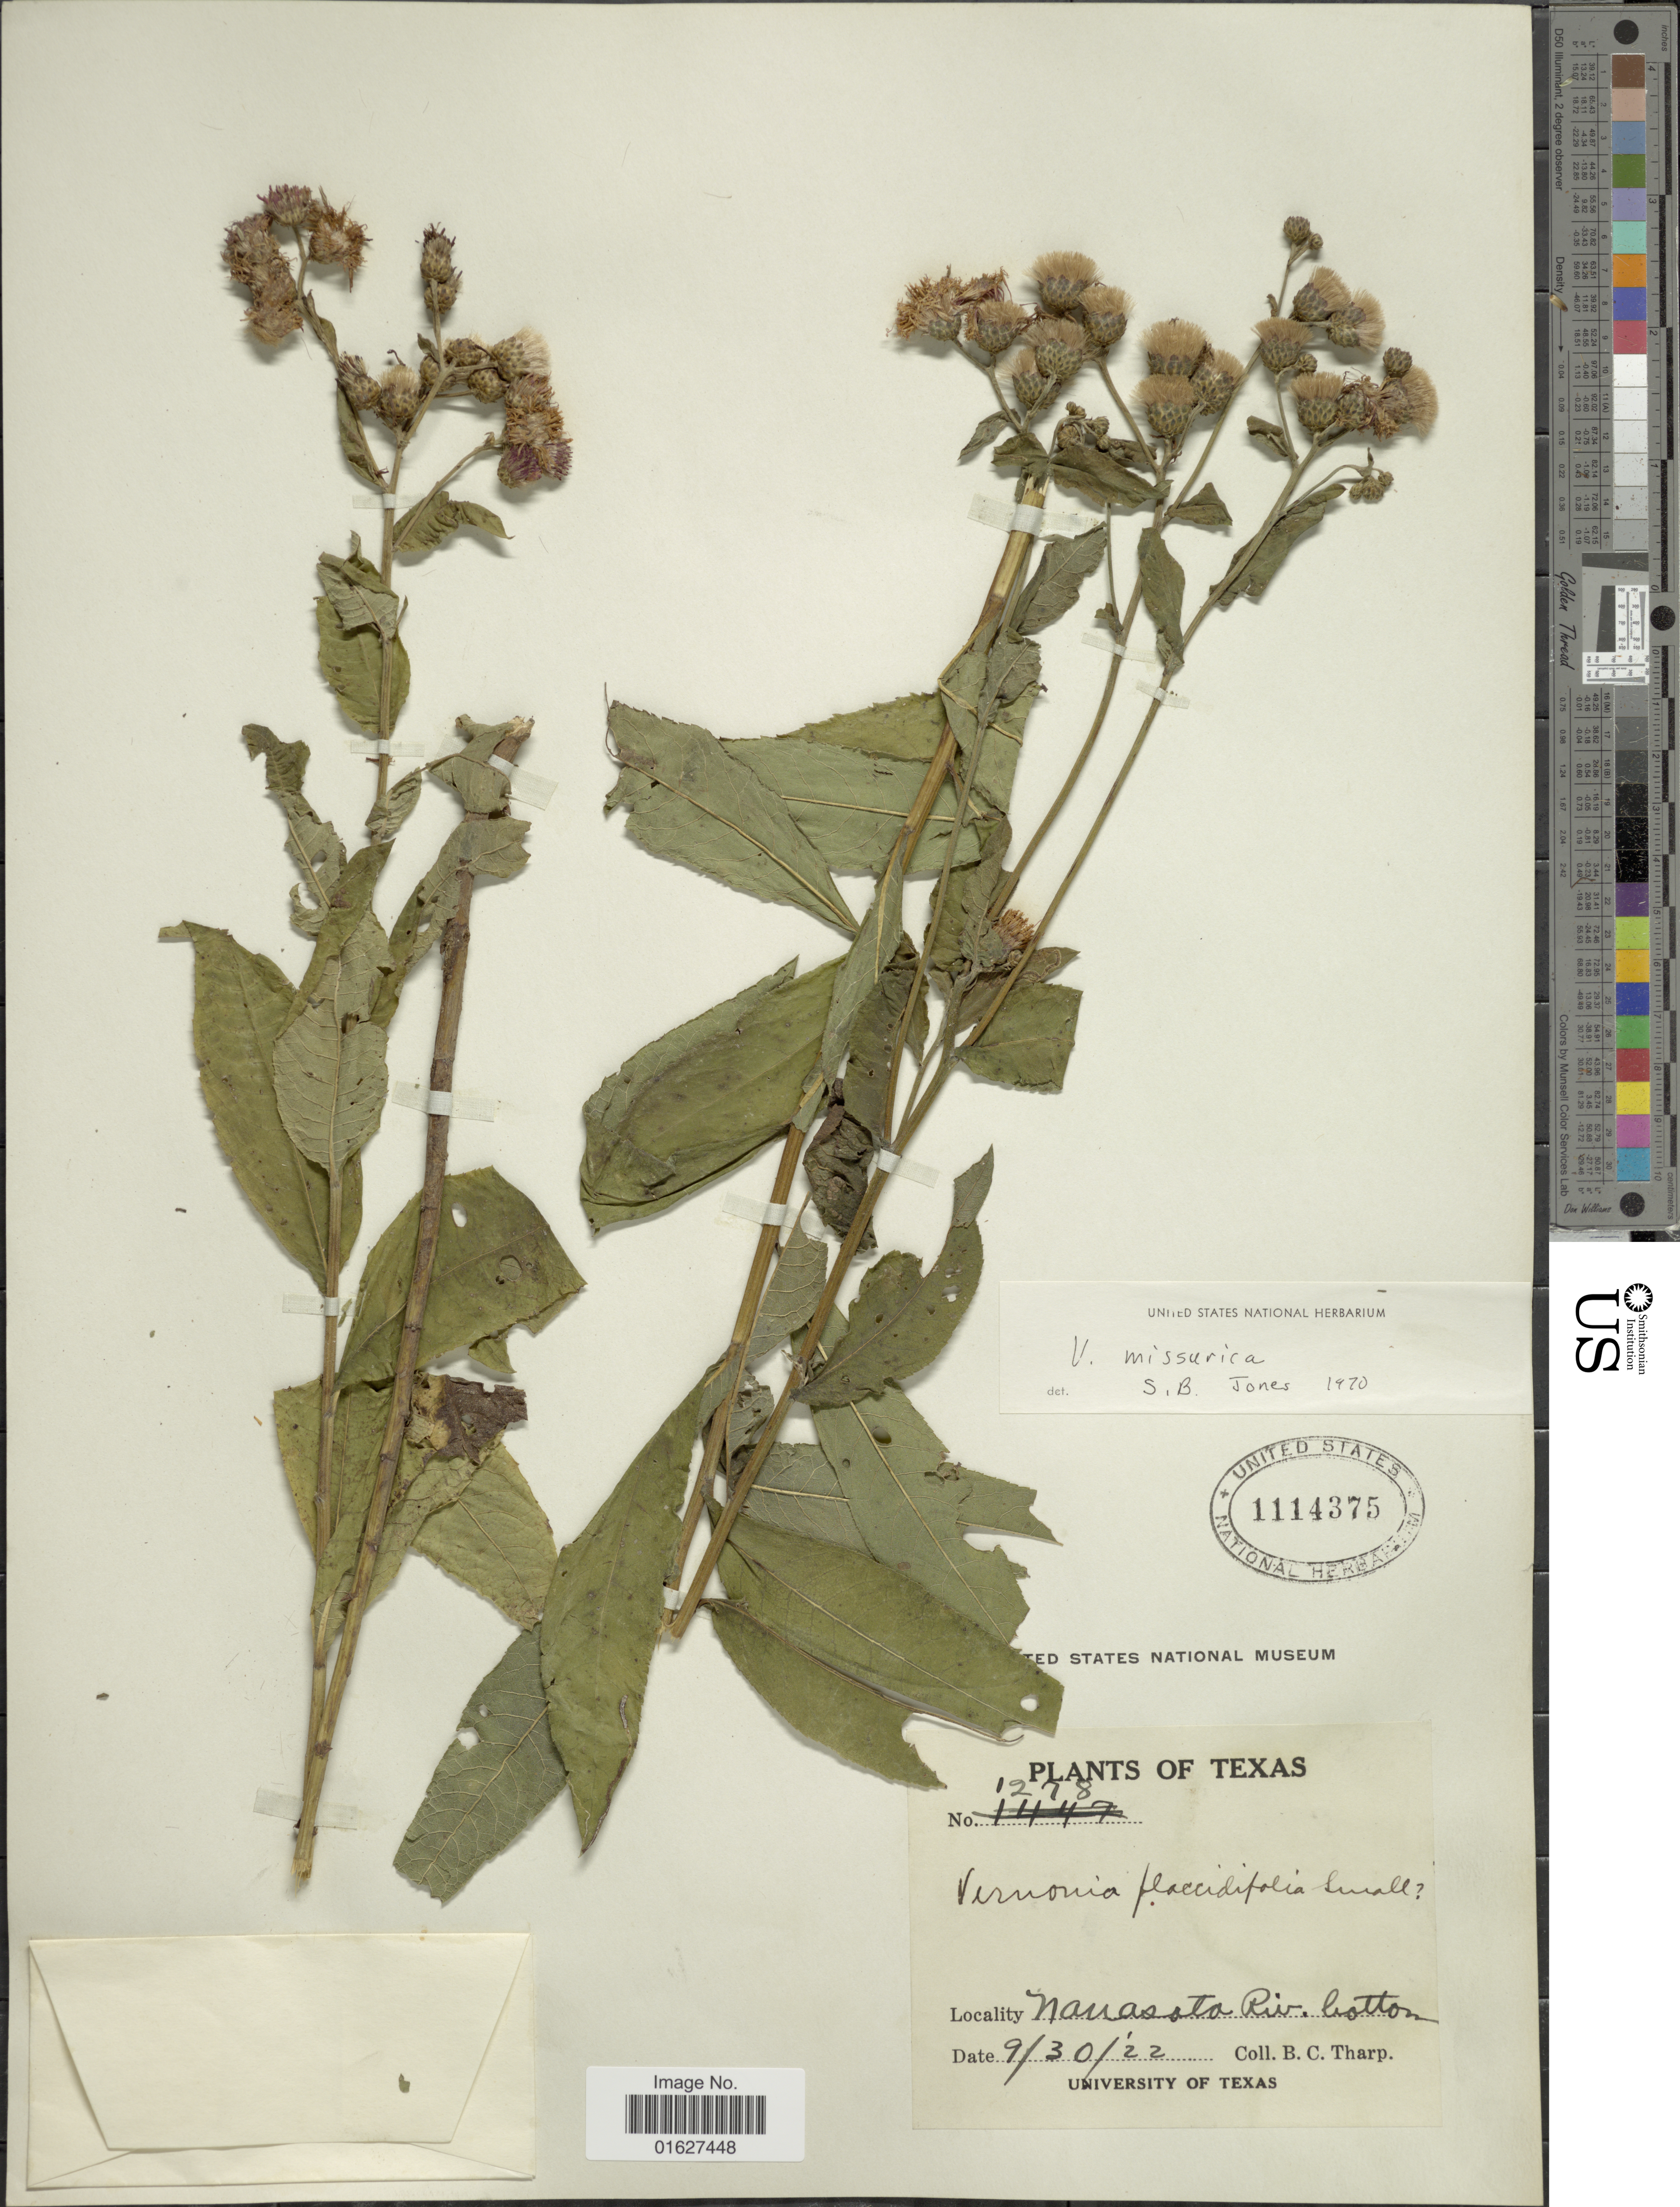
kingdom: Plantae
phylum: Tracheophyta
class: Magnoliopsida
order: Asterales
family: Asteraceae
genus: Vernonia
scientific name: Vernonia missurica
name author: Raf.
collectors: B. C. Tharp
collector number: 1278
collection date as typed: Transcribed d/m/y: 30/9/22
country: United States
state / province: Texas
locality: Texas. Nanasota Riv. Bottom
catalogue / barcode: US 1114375